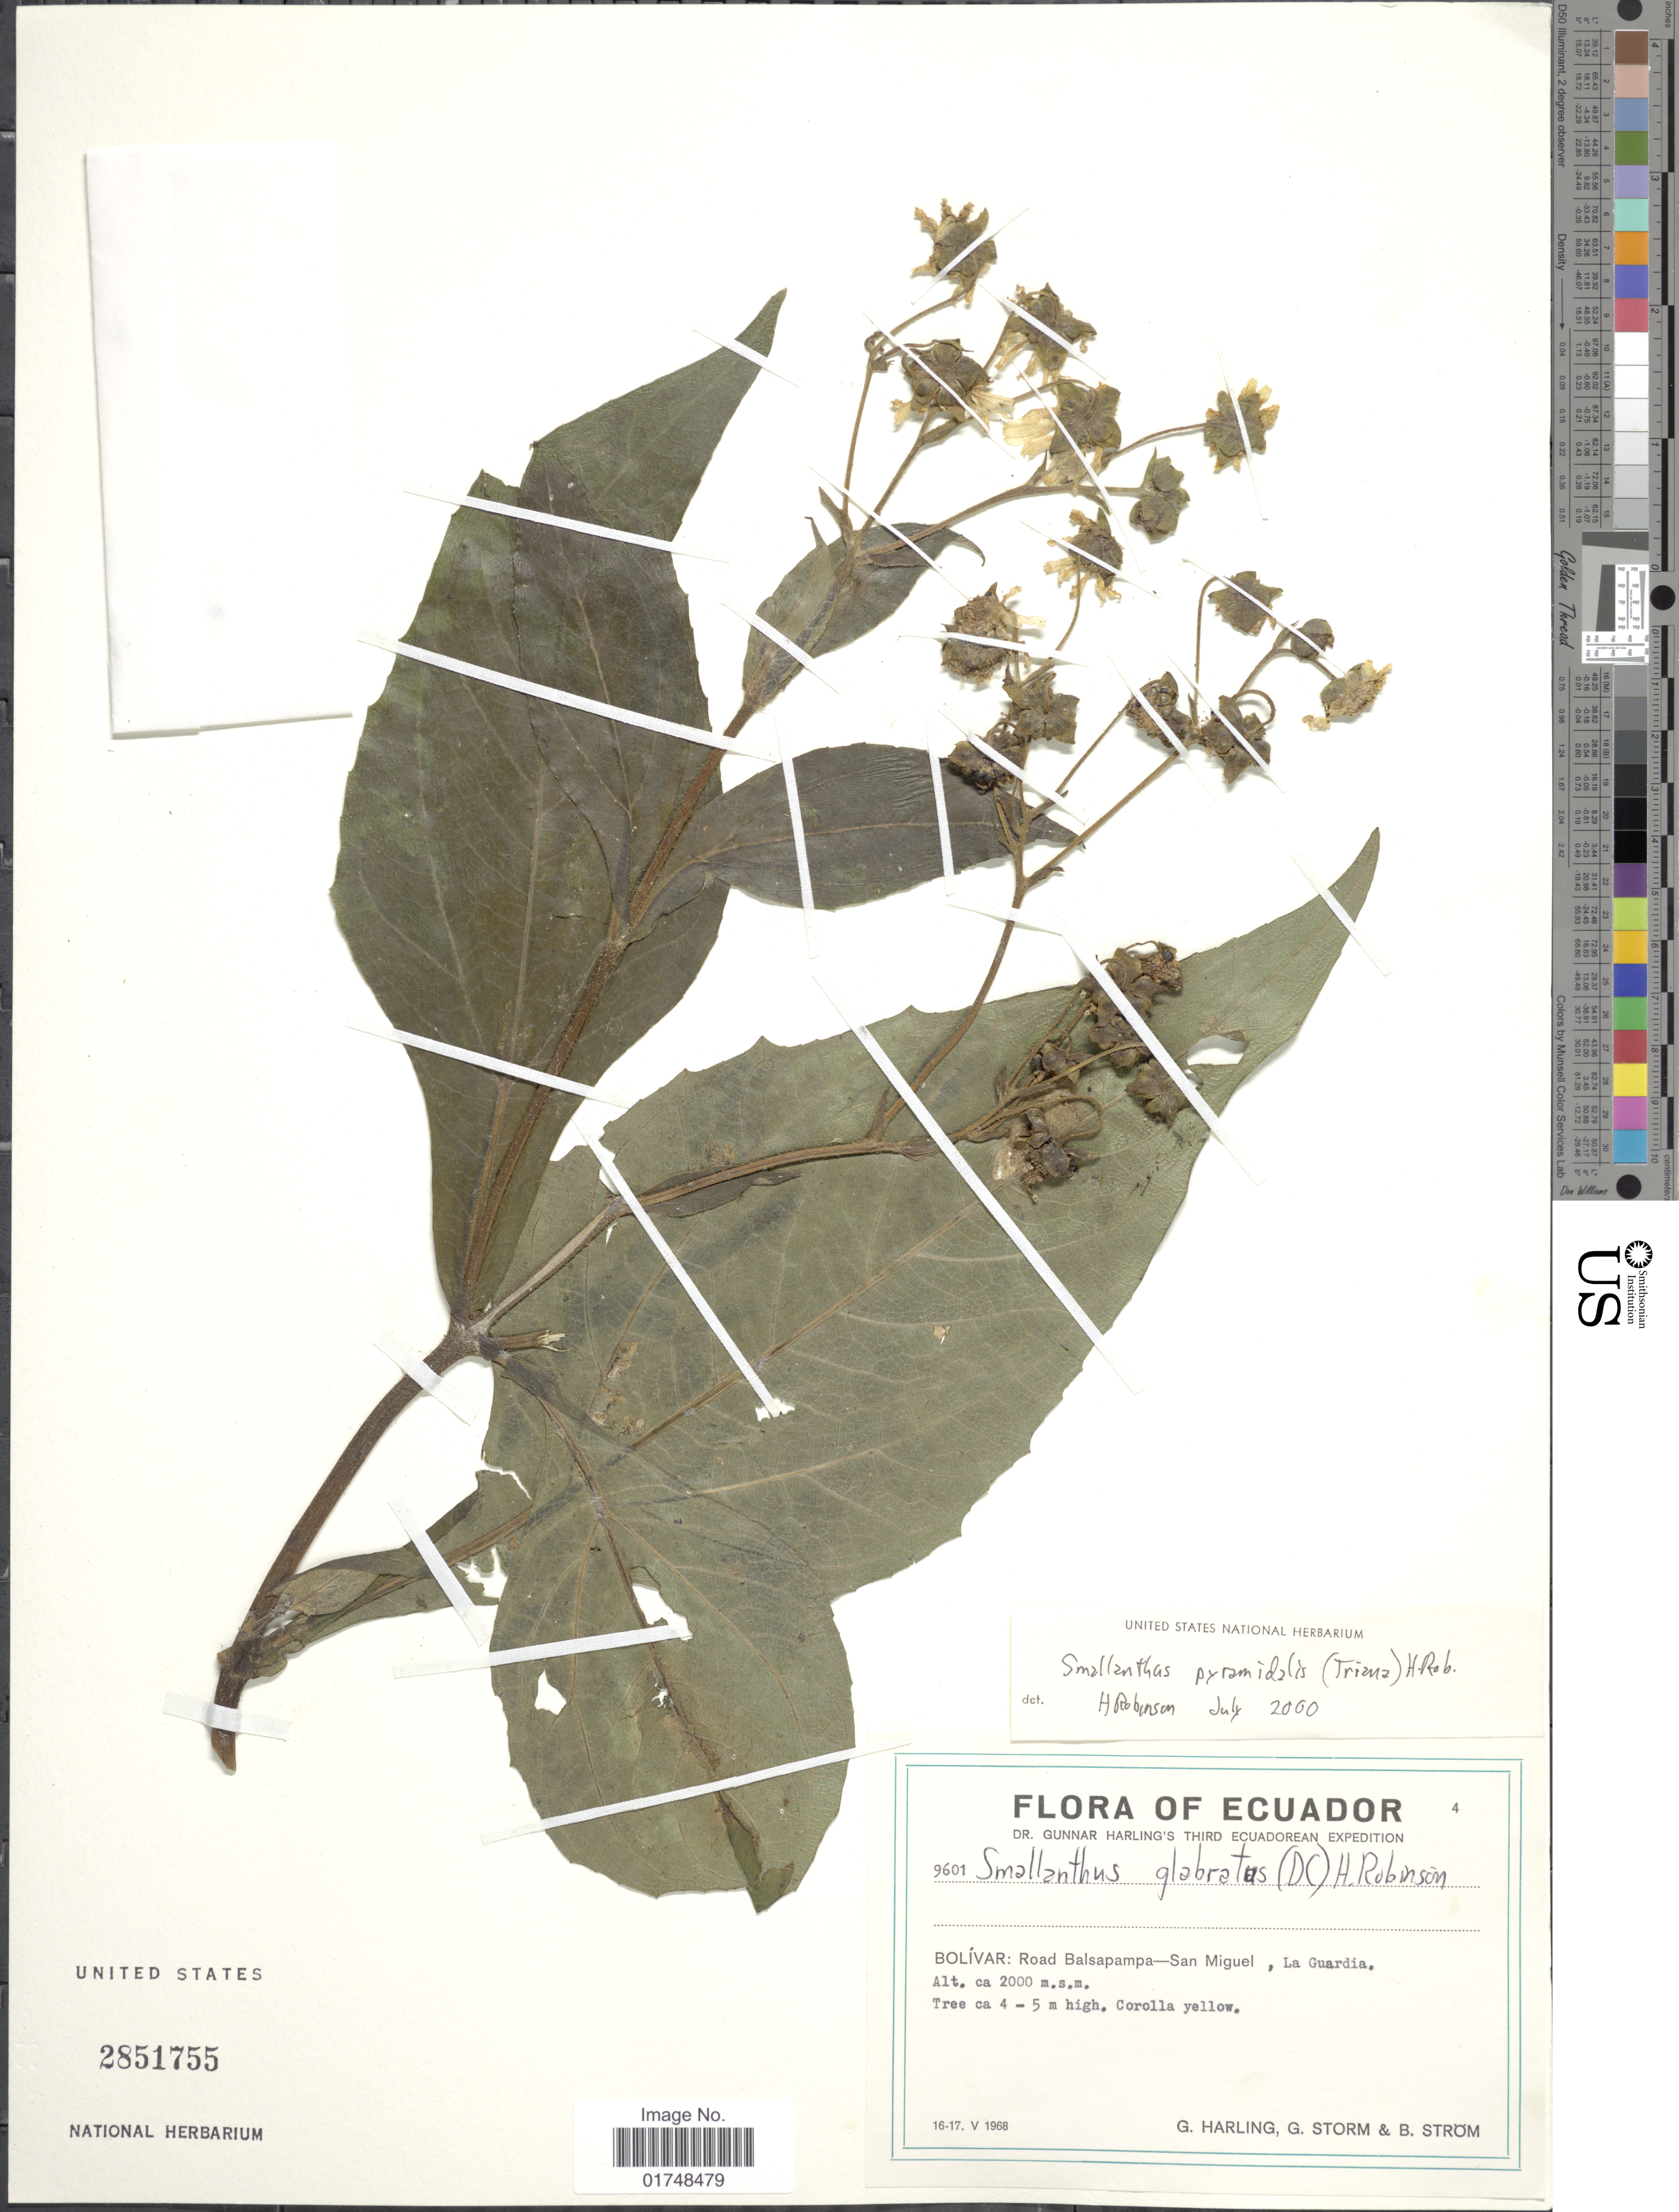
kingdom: Plantae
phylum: Tracheophyta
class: Magnoliopsida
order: Asterales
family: Asteraceae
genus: Smallanthus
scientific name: Smallanthus pyramidalis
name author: (Triana) H. Rob.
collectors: G. Harling, G. Storm & B. Ström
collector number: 9601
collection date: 1968-05-16/1968-05-17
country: Ecuador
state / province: Bolívar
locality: Bolívar: Road Balsapampa-San Miguel, La Guardia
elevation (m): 2000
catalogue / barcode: US 2851755